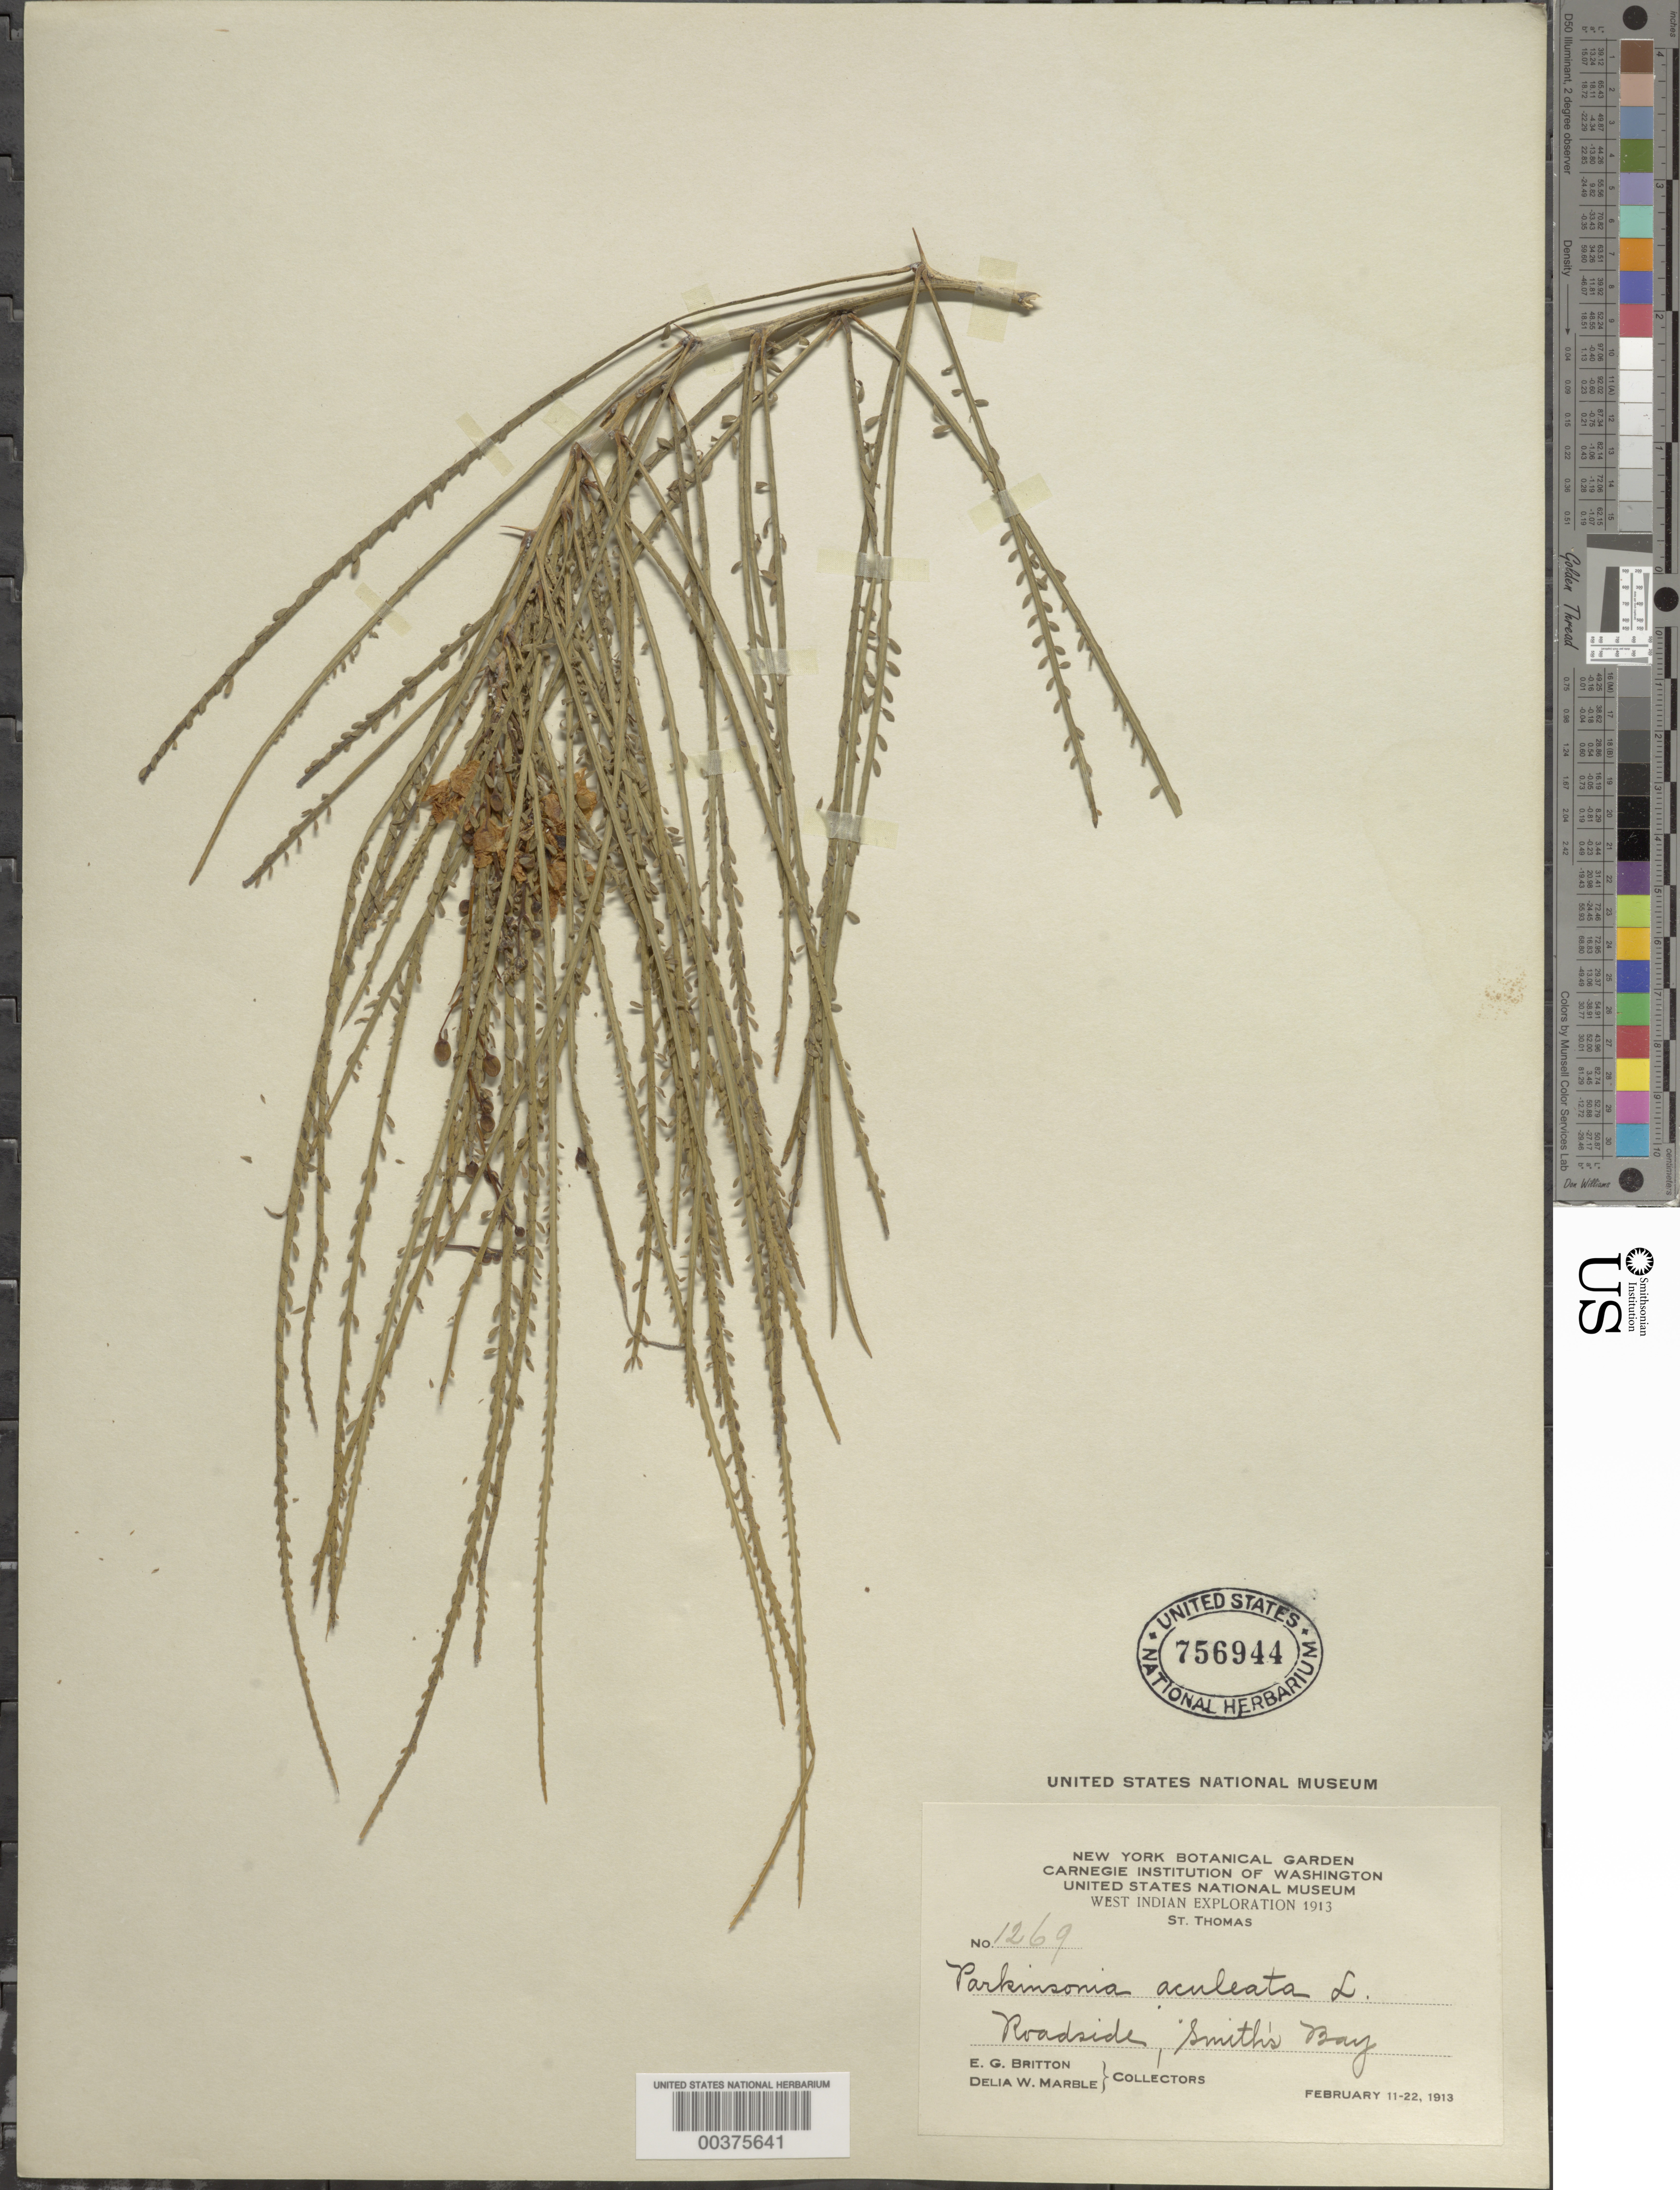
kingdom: Plantae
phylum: Tracheophyta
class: Magnoliopsida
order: Fabales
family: Fabaceae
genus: Parkinsonia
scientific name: Parkinsonia aculeata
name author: L.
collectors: E. G. Britton & D. W. Marble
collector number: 1269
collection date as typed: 11 Feb 1913 to 22 Feb 1913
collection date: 1913-02-11/1913-02-22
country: U.S. Virgin Islands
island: St. Thomas Island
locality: Smith's bay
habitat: Roadside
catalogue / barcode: US 756944